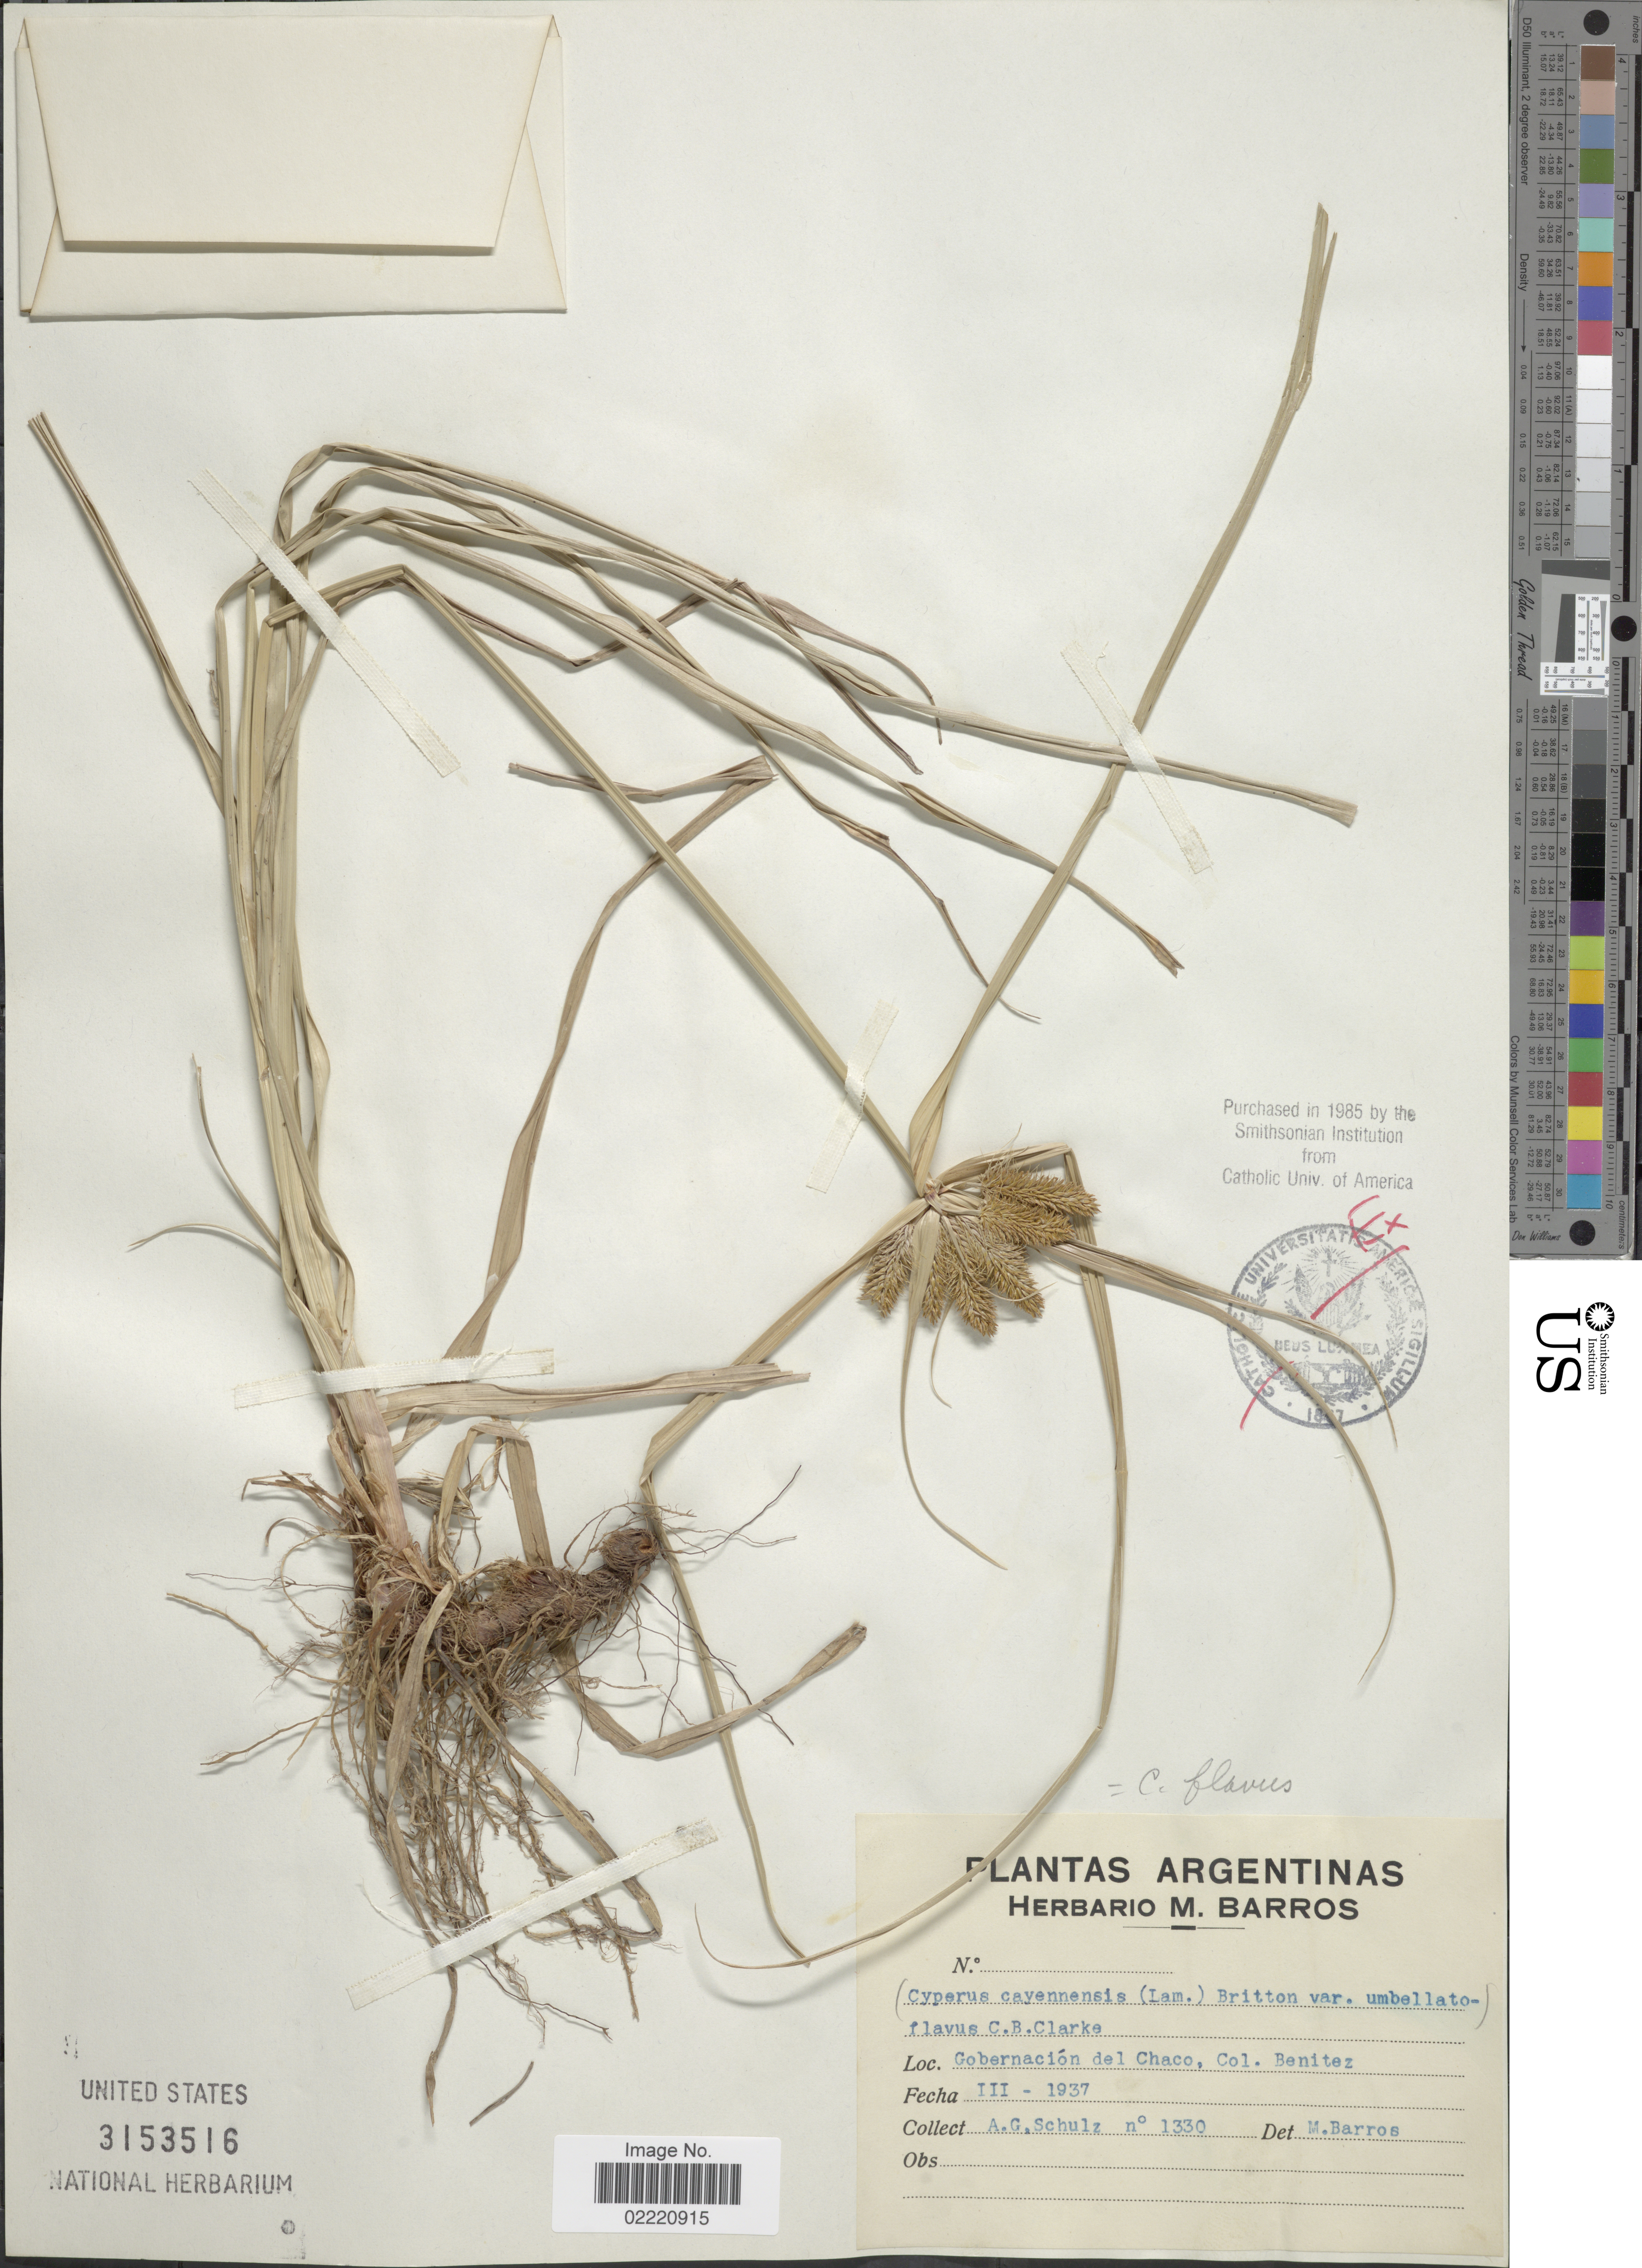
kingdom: Plantae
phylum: Tracheophyta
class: Liliopsida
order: Poales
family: Cyperaceae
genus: Cyperus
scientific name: Cyperus aggregatus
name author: (Willd.) Endl.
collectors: A. G. Schulz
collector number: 1330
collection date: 1937-03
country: Argentina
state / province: Chaco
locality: Gobernacion del Chaco [unsure placement], Col. Benitez.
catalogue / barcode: US 3153516